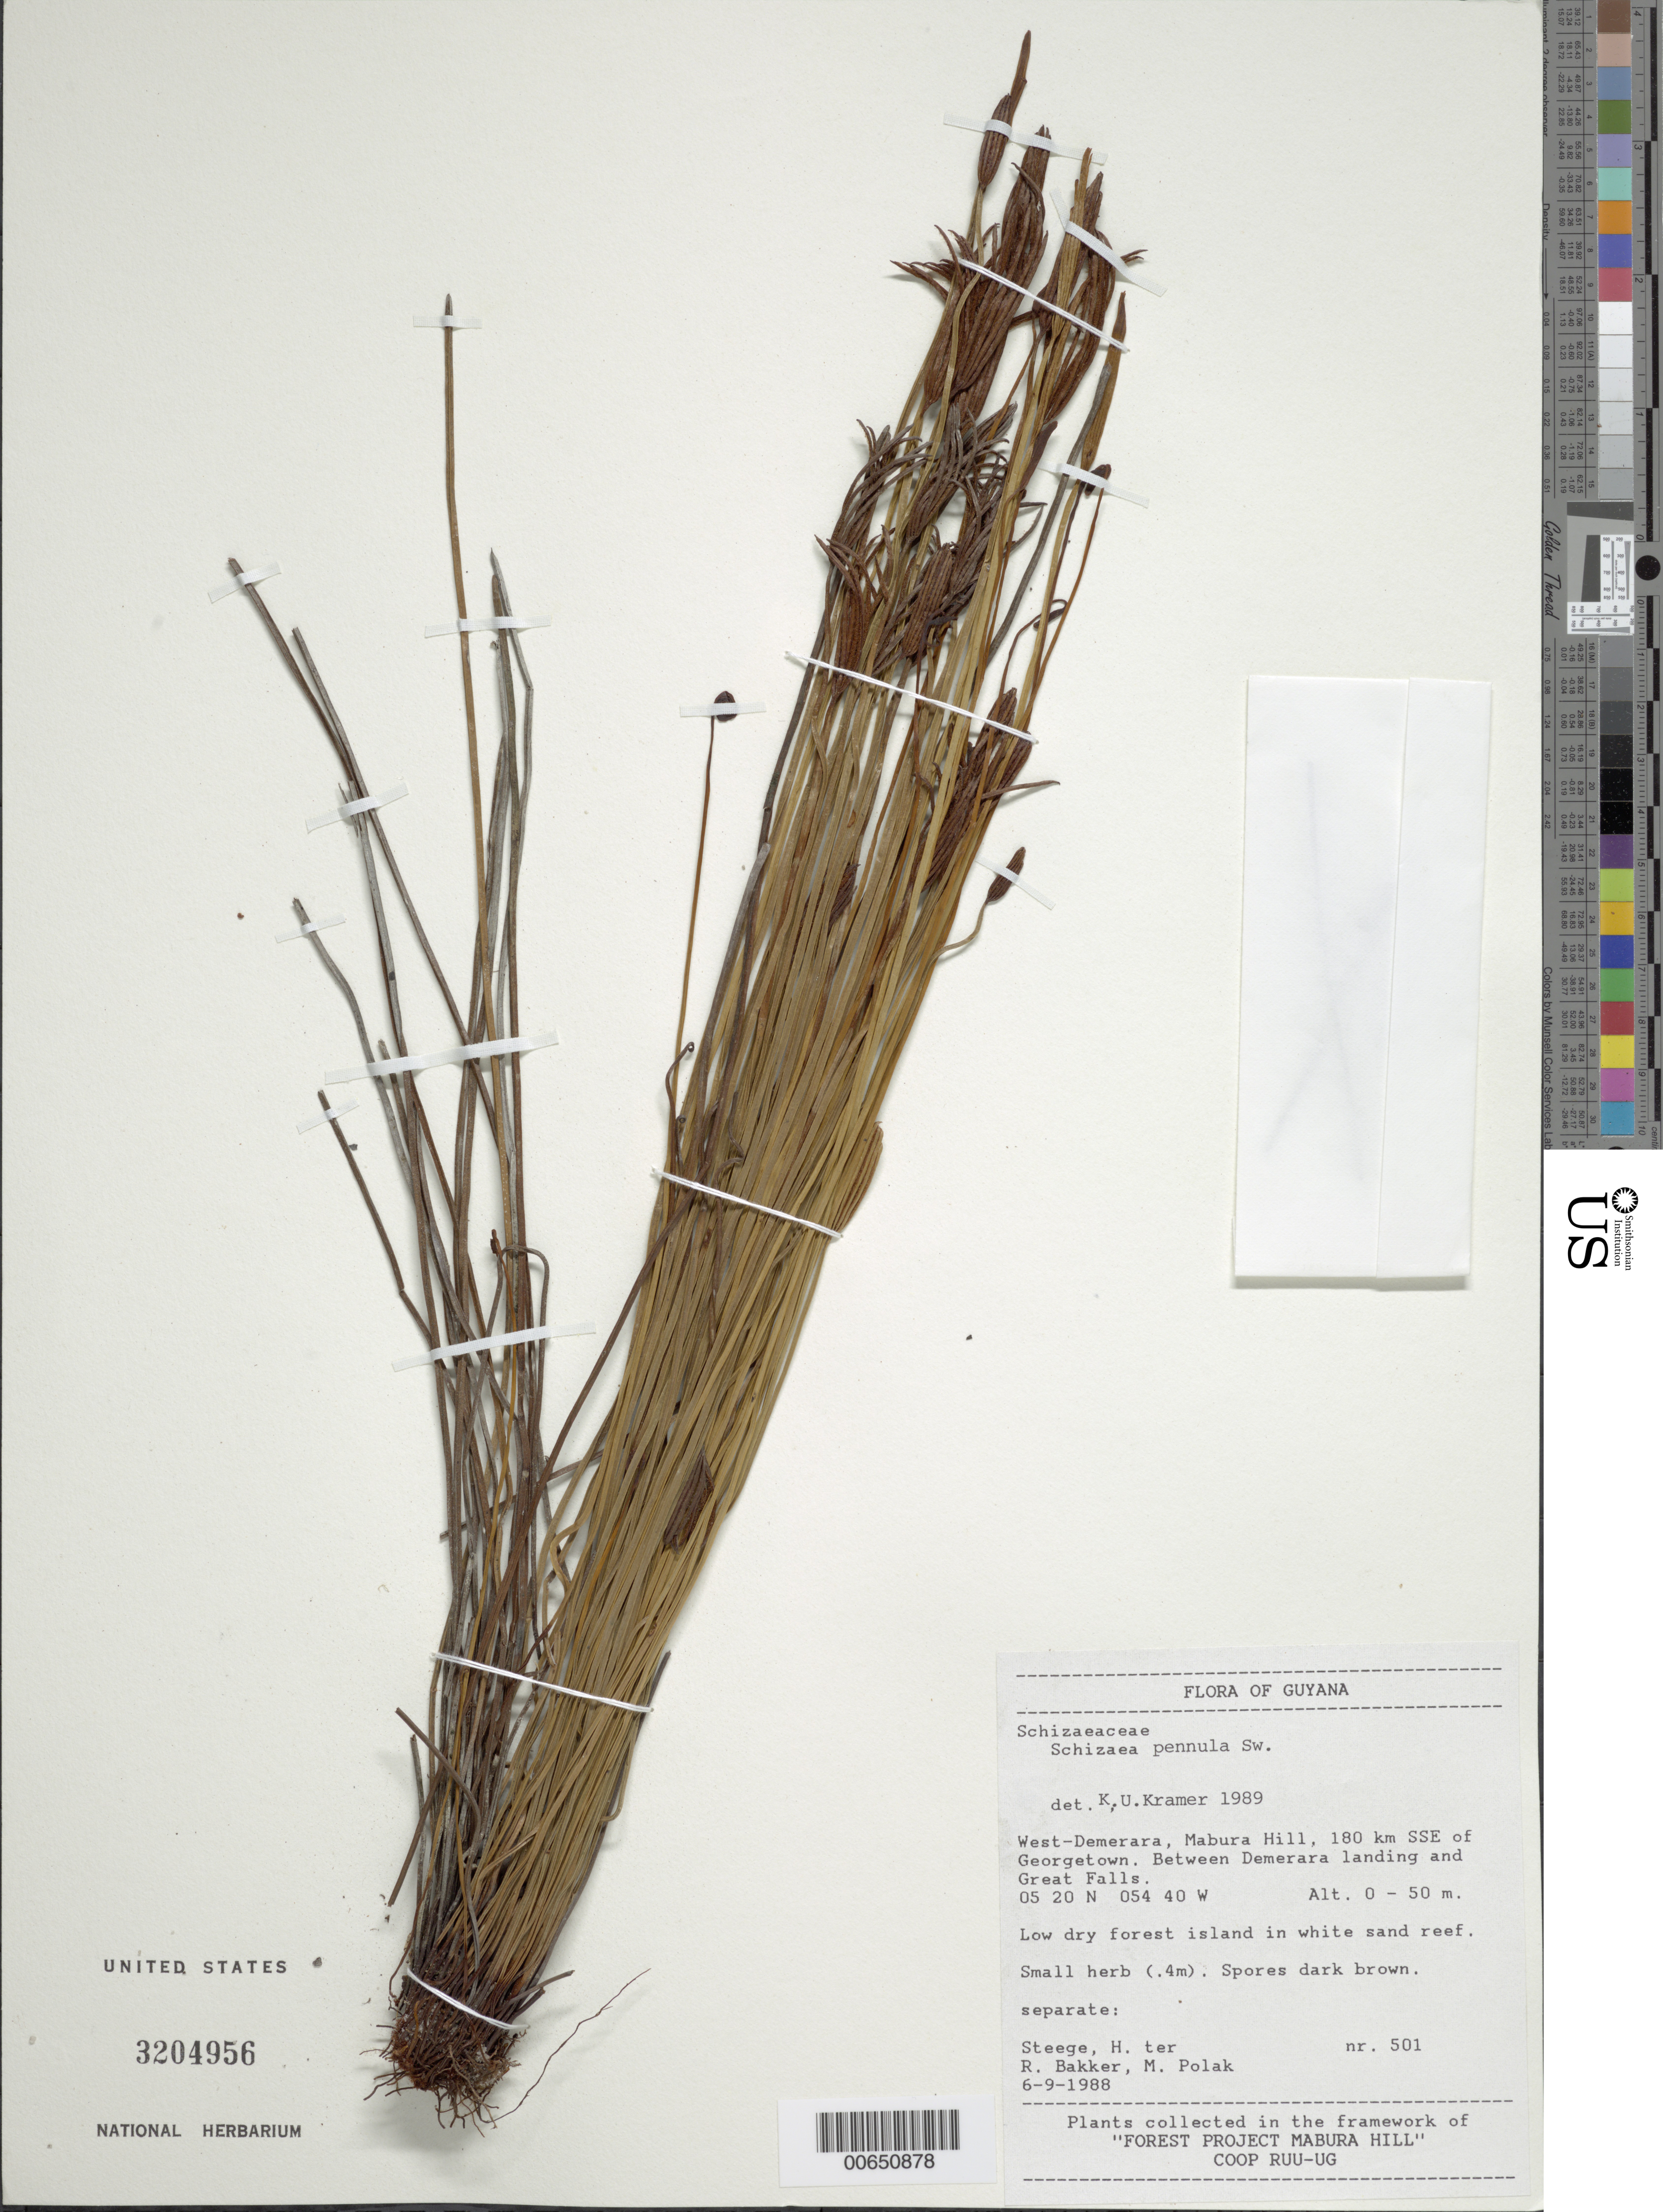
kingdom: Plantae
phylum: Tracheophyta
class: Polypodiopsida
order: Schizaeales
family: Schizaeaceae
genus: Actinostachys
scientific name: Actinostachys pennula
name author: (Sw.) Hook.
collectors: H. ter Steege, R. Bakker & K. Polák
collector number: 501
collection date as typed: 6-Sep-88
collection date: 1988-09-06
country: Guyana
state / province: U. Demerara-Berbice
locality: Mabura Hill, 180 km SSE of Georgetown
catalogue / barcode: US 3204956